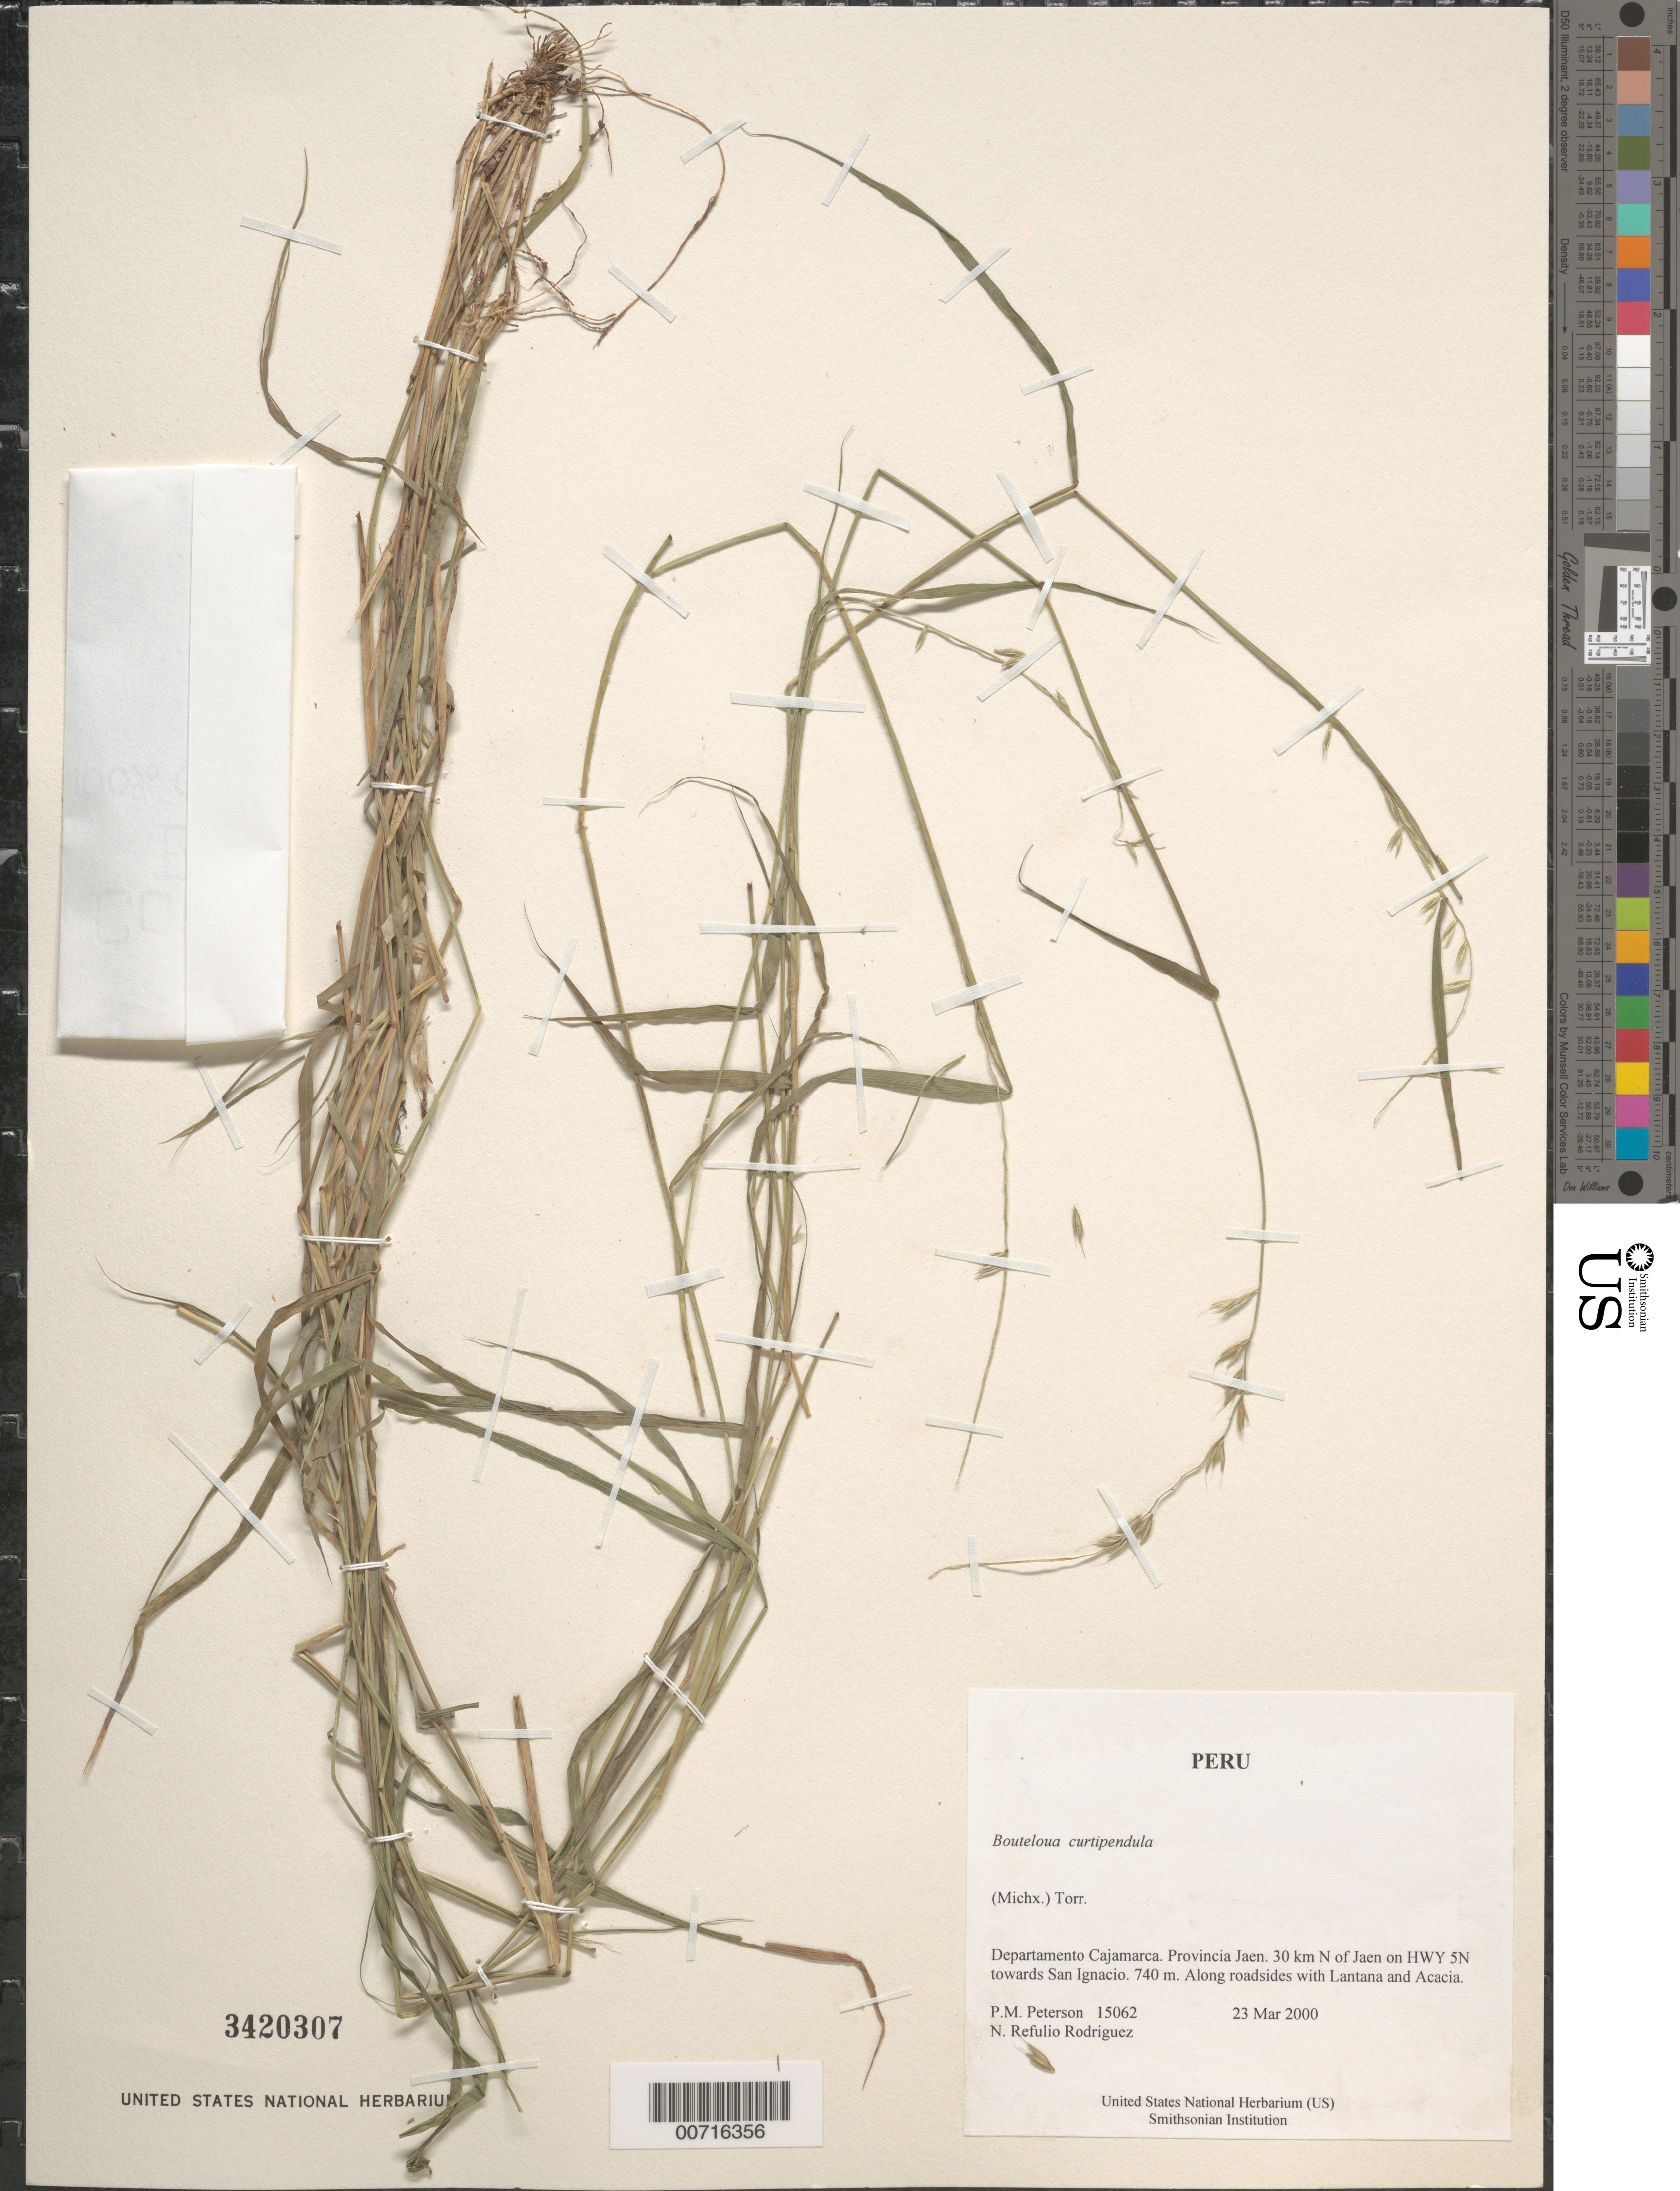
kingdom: Plantae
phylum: Tracheophyta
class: Liliopsida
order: Poales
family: Poaceae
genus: Bouteloua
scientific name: Bouteloua curtipendula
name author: (Michx.) Torr.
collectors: P. M. Peterson & N. Refulio-Rodríguez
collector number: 15062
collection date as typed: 23 Mar 2000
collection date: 2000-03-23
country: Peru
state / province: Cajamarca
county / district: Jaén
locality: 30 km N of Jaen on HWY 5N towards San Ignacio.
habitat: Along roadsides with Lantana and Acacia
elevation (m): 740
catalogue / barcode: US 3420307